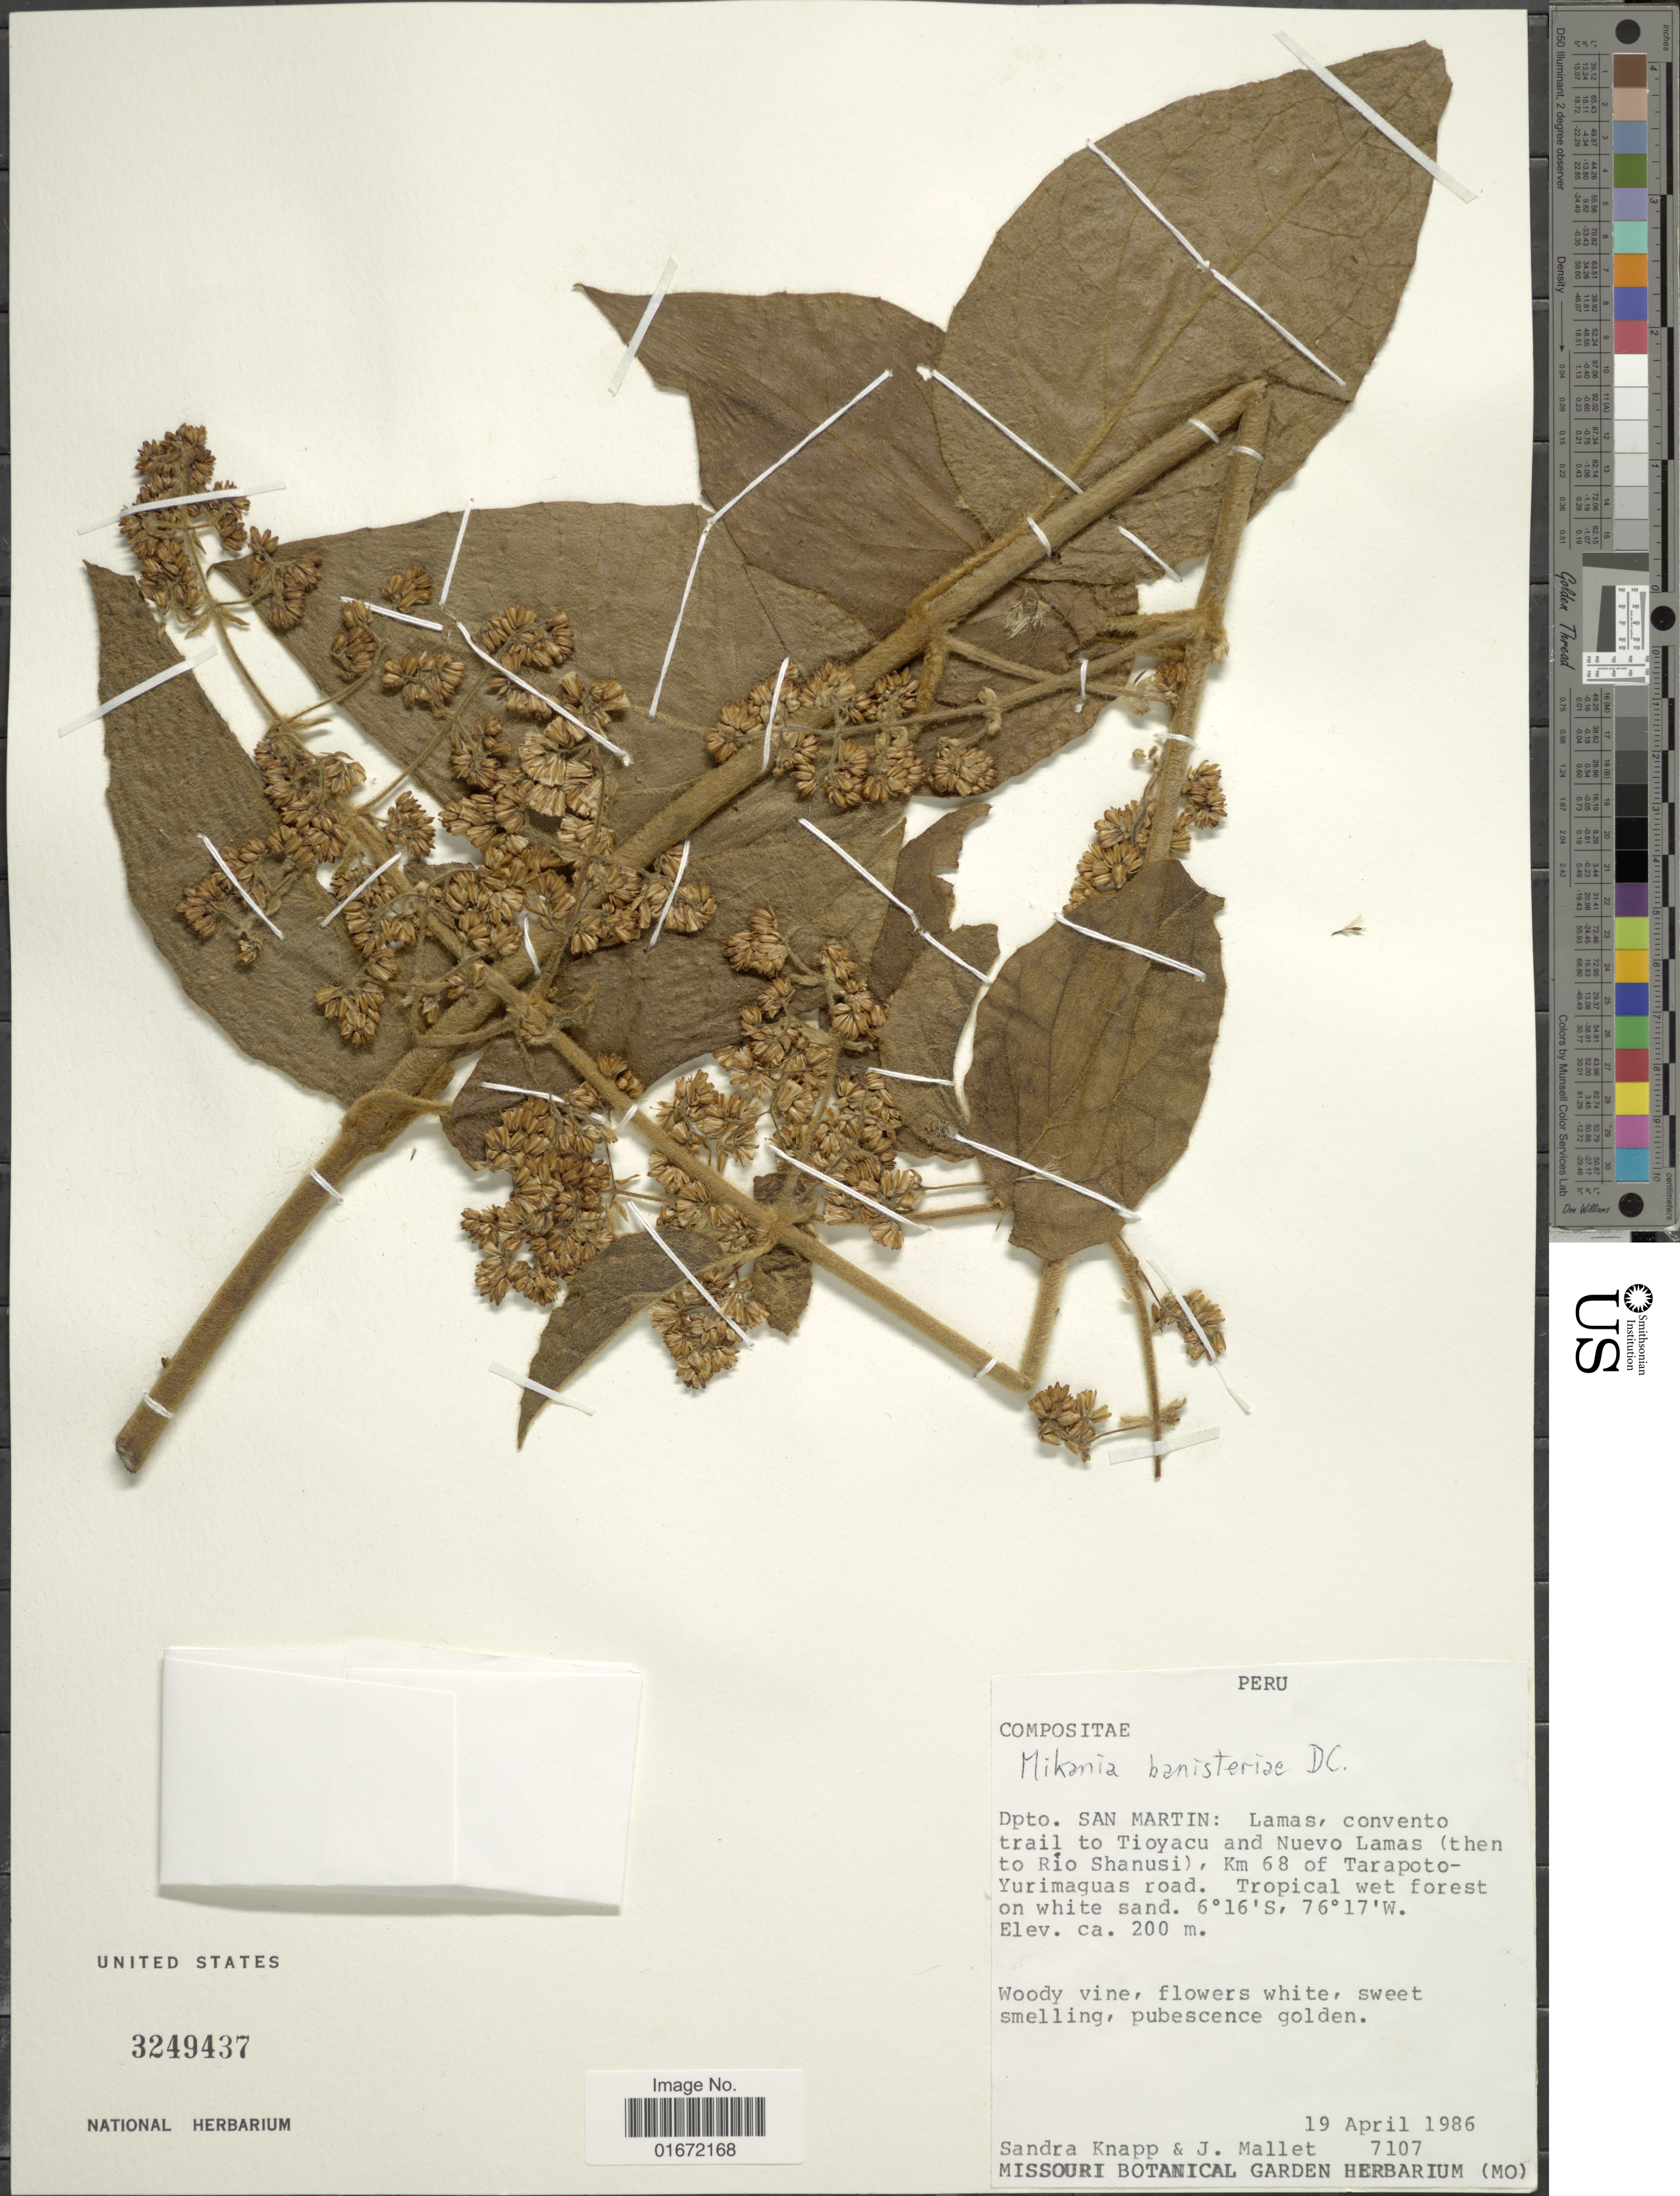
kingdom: Plantae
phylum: Tracheophyta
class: Magnoliopsida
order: Asterales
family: Asteraceae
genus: Mikania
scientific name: Mikania banisteriae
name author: DC.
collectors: S. Knapp & J. Mallet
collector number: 7107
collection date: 1986-04-19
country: Peru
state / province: San Martín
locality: Dpto. San Martin: Lamas, convento trail to Tioyacu and Nuevo Lamas (then to Rio Shanusi), Km 68 of Tarapoto-Yurimaguas road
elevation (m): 200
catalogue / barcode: US 3249437